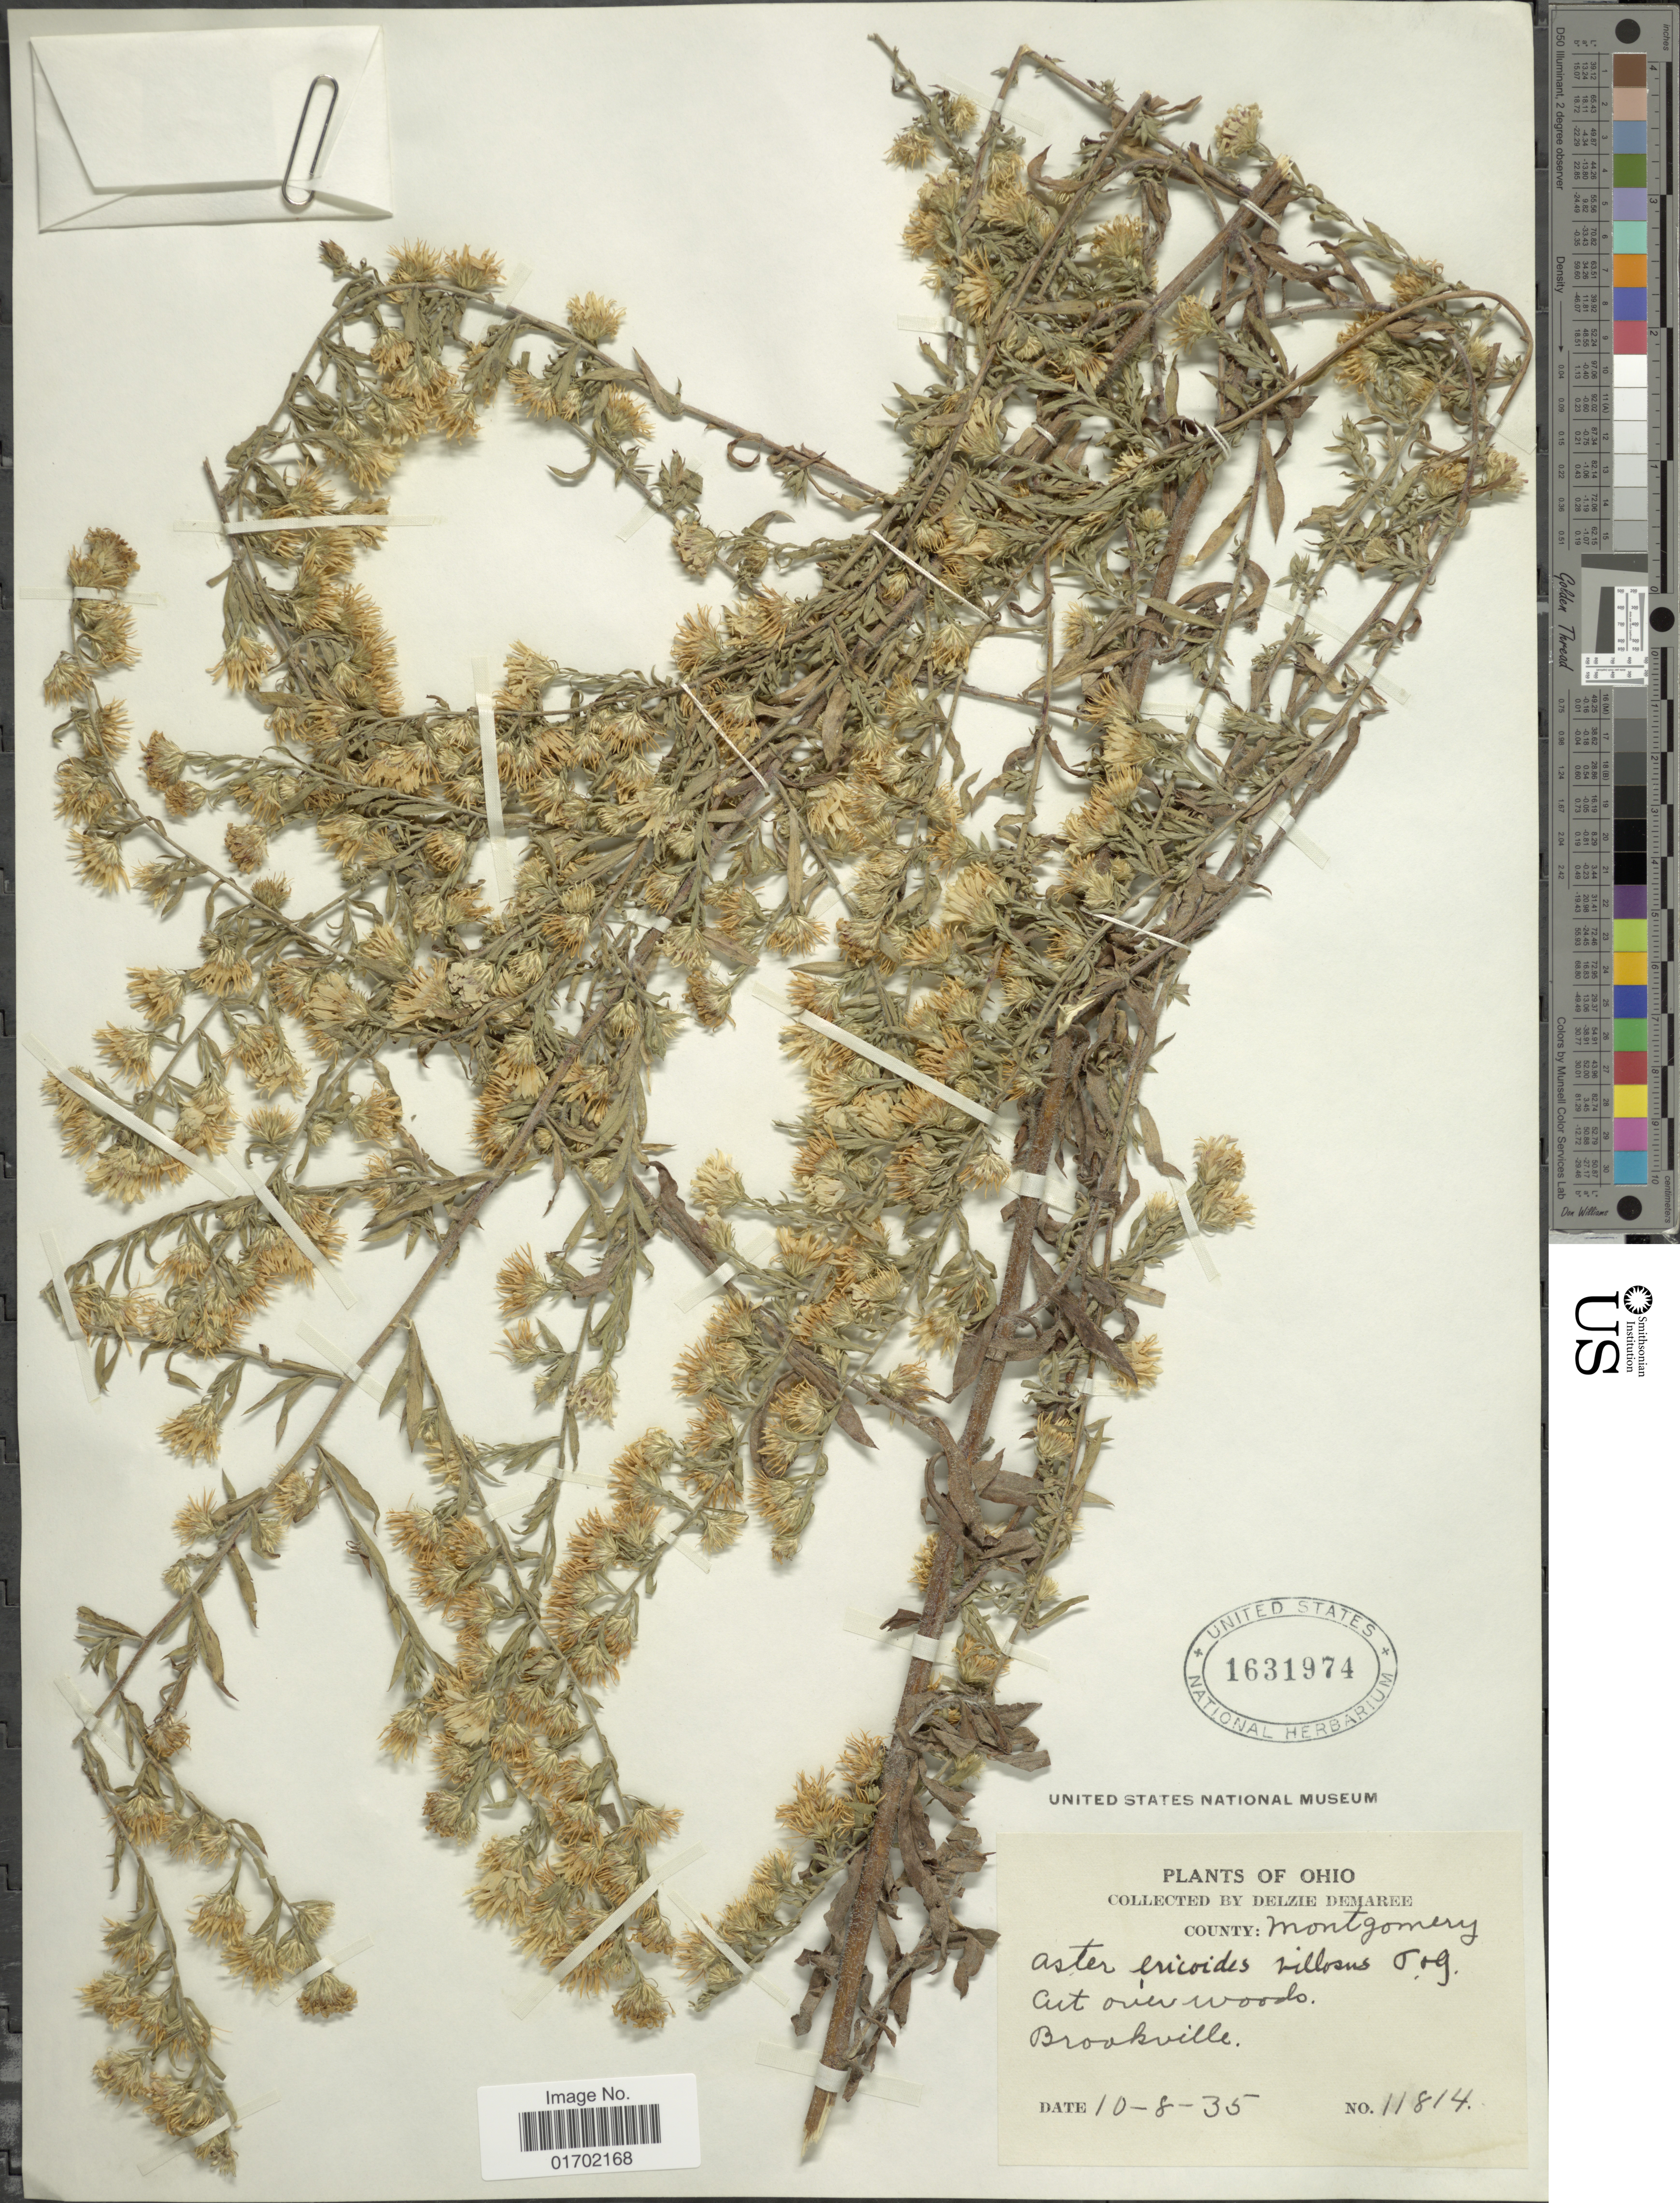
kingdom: Plantae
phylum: Tracheophyta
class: Magnoliopsida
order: Asterales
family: Asteraceae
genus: Symphyotrichum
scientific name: Symphyotrichum pilosum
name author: (Willd.) G.L. Nesom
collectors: D. Demaree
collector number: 11814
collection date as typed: Transcribed d/m/y: 8/10/35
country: United States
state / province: Ohio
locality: County Montgomery, Brookville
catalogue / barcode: US 1631974